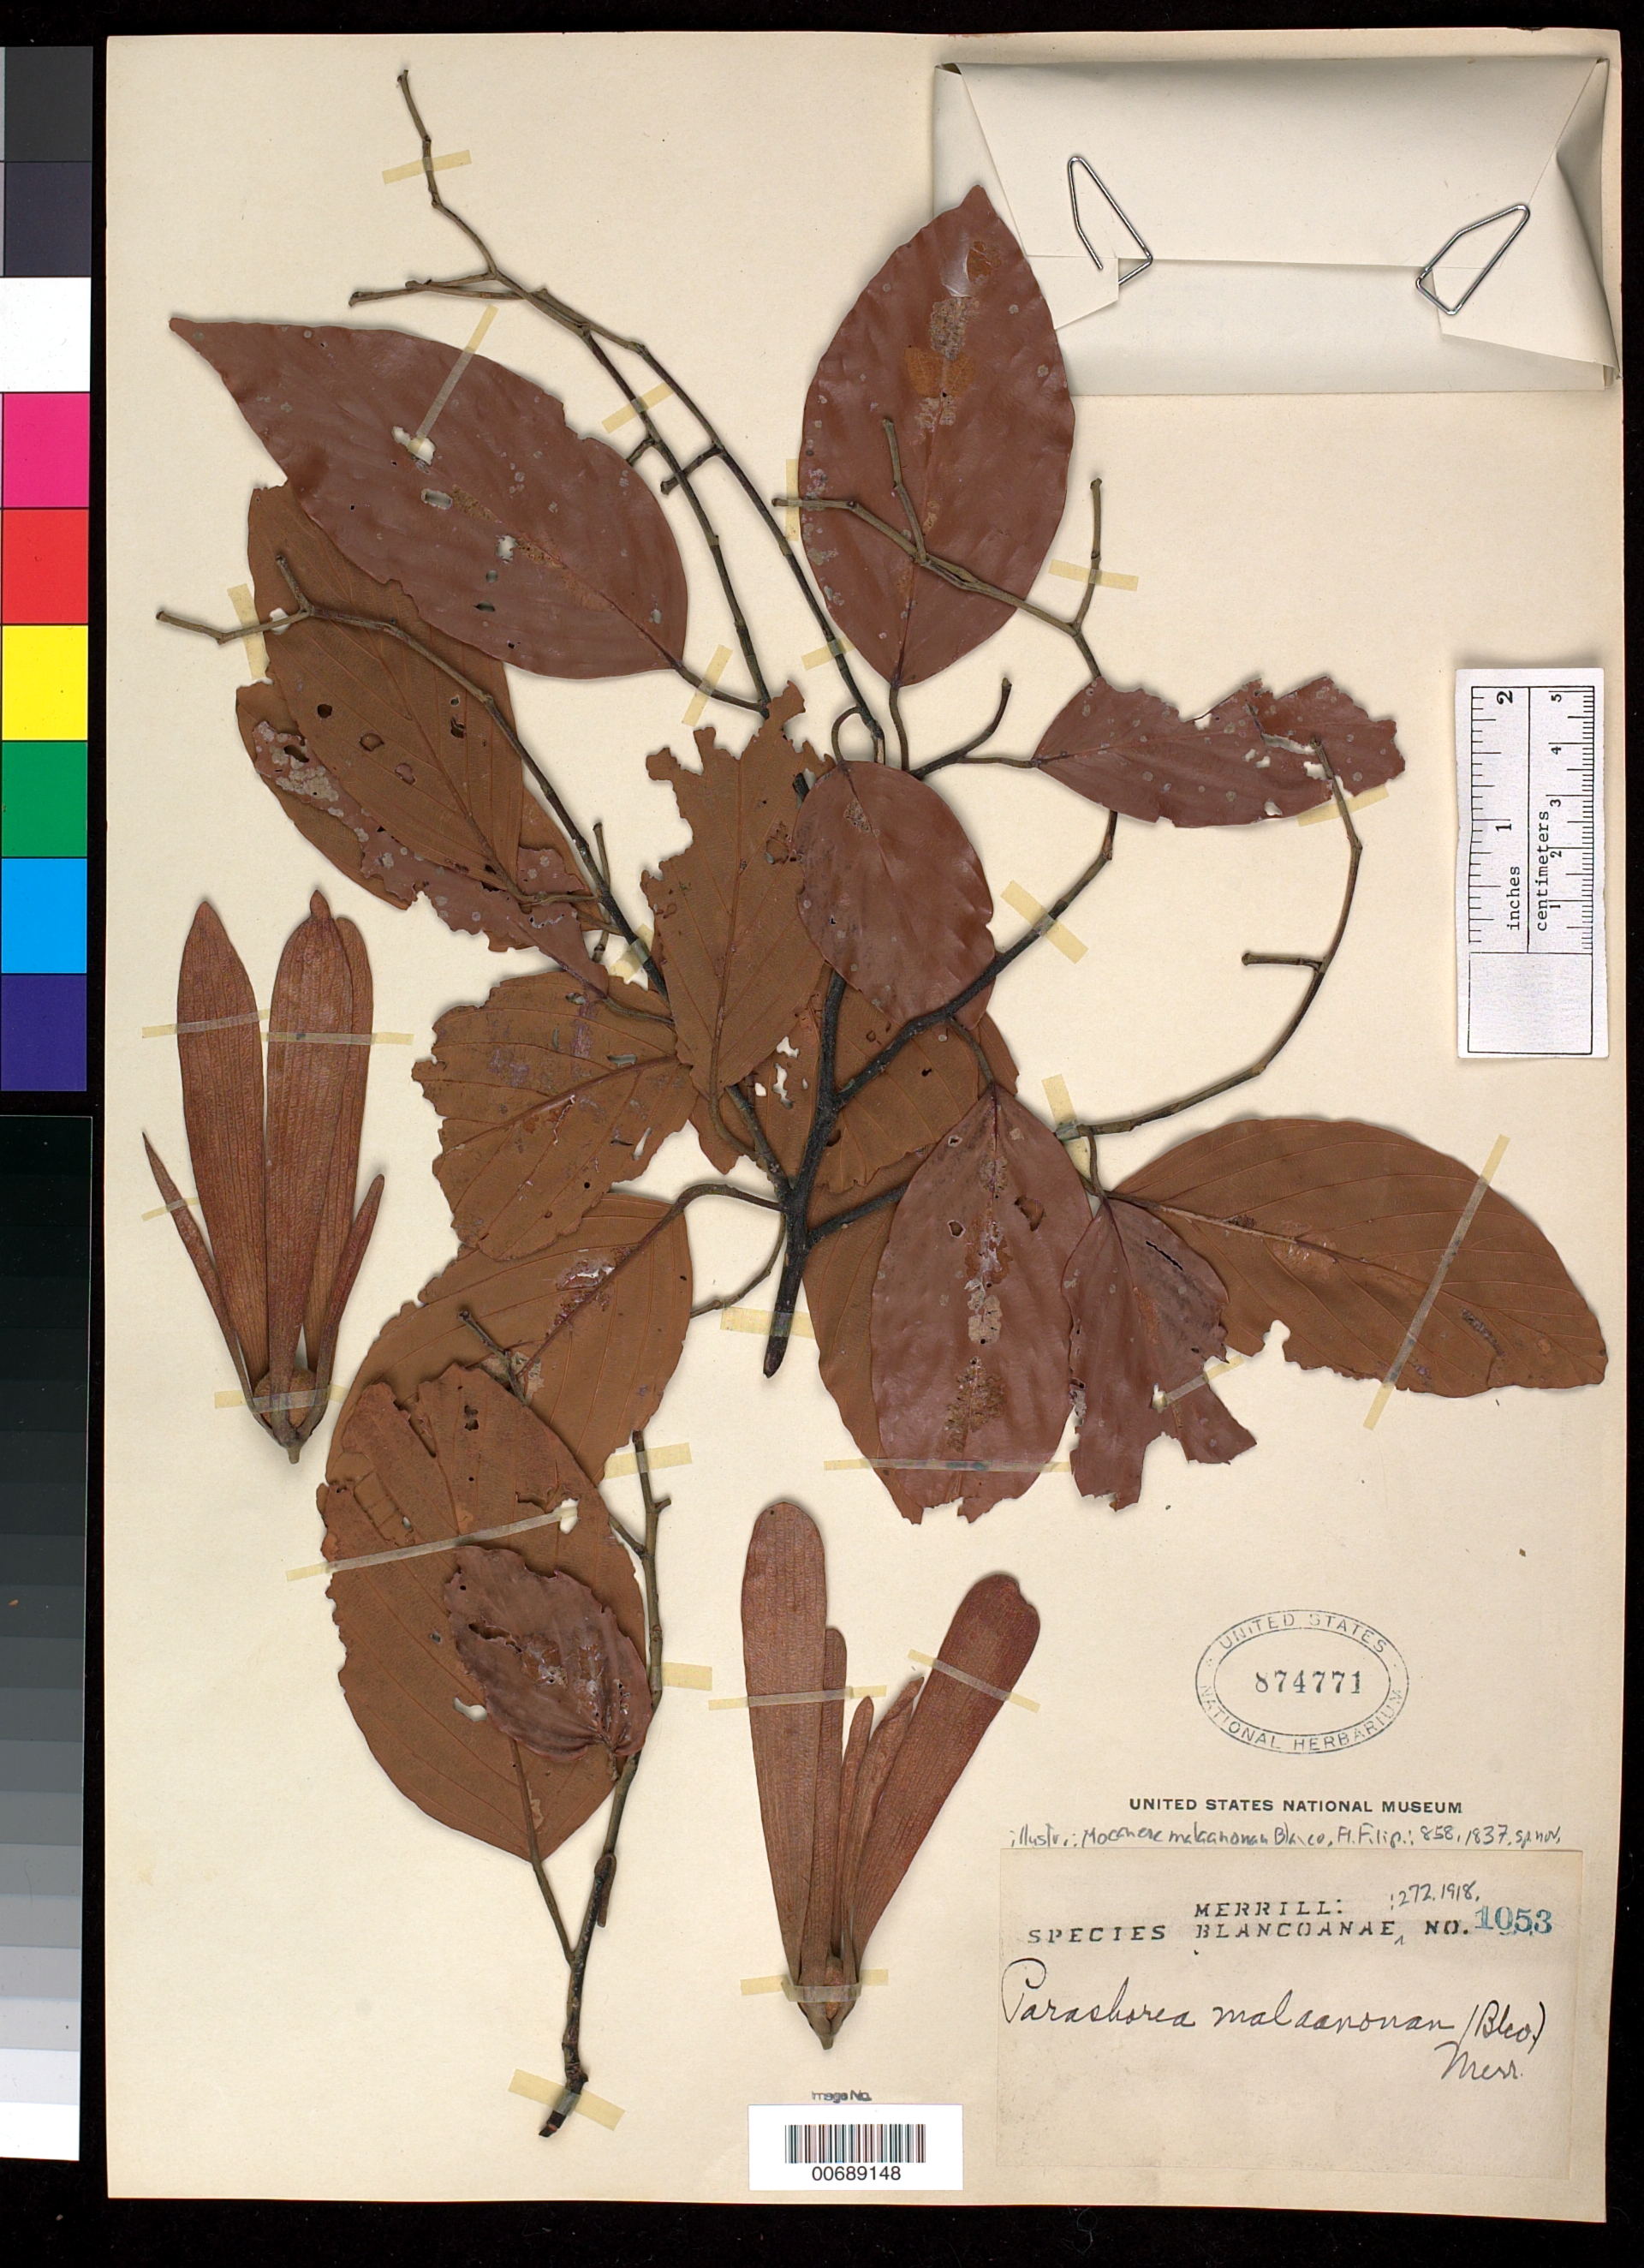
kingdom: Plantae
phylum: Tracheophyta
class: Magnoliopsida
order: Malvales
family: Dipterocarpaceae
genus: Parashorea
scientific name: Parashorea malaanonan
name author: (Blanco) Merr.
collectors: N. Catalan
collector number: Sp. Blancoan. 1053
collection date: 1914-06-20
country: Philippines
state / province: Calabarzon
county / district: Laguna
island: Luzon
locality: Mt. Maquiling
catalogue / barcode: US 874771